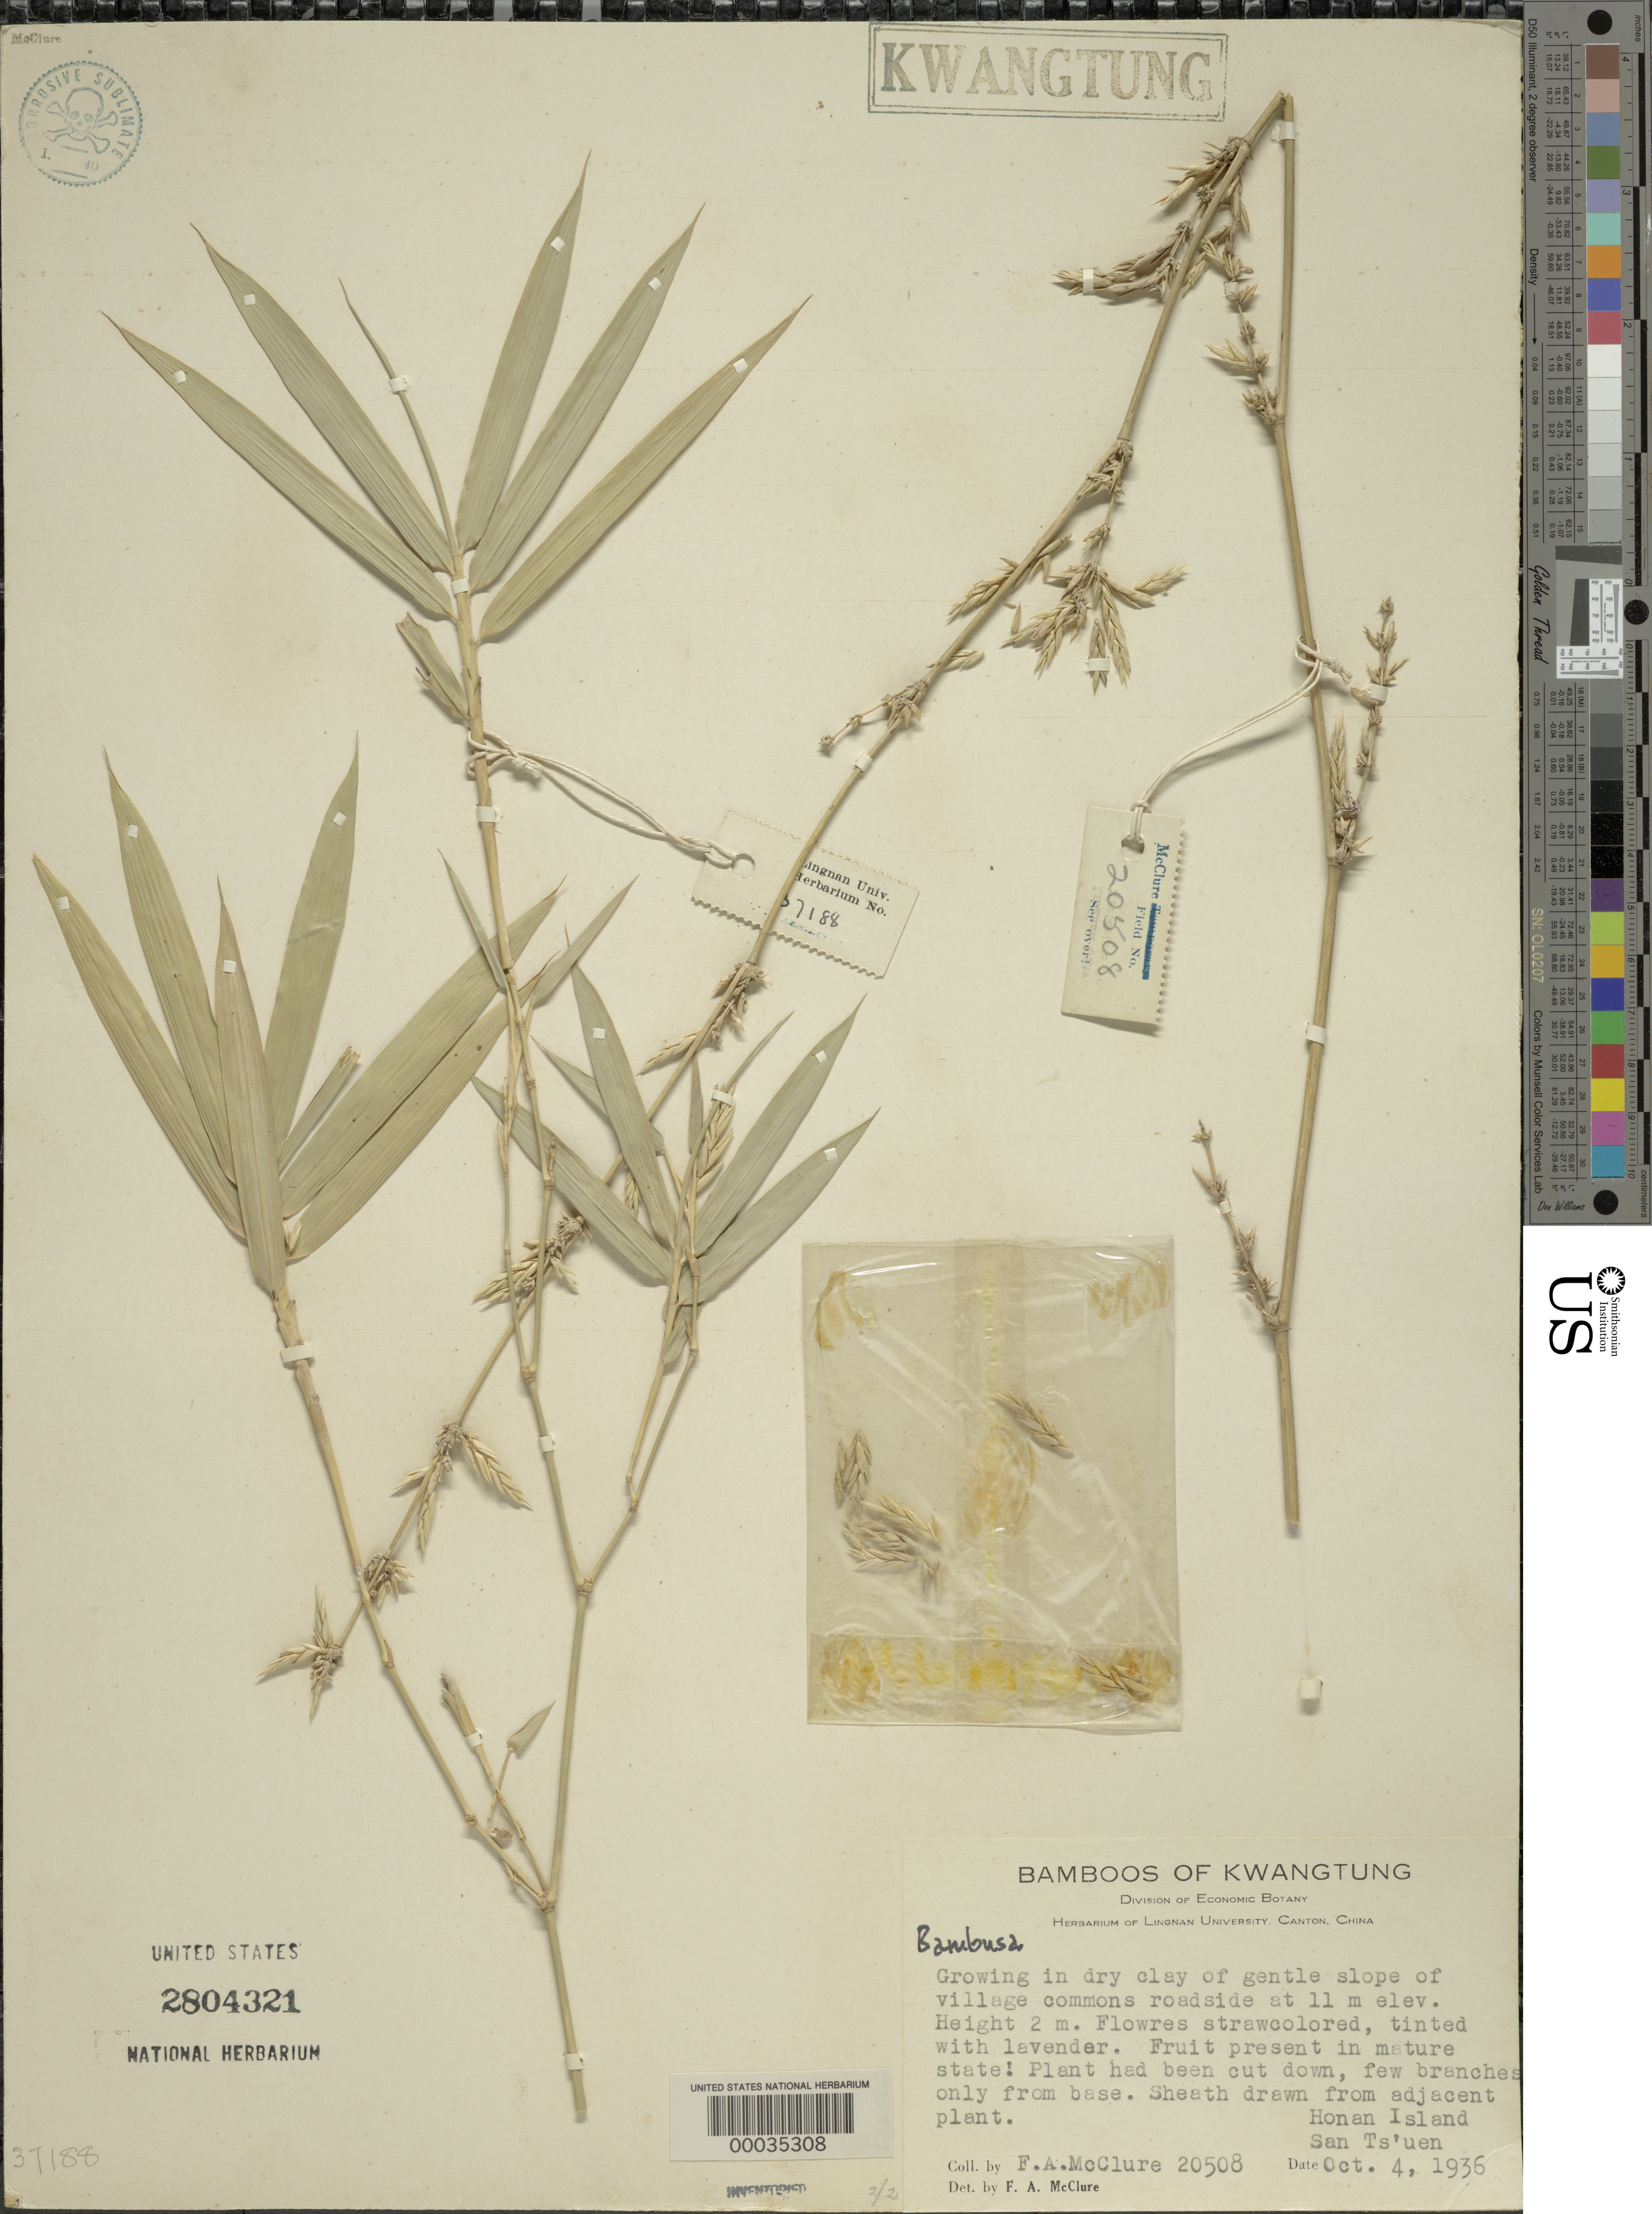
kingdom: Plantae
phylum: Tracheophyta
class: Liliopsida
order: Poales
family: Poaceae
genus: Bambusa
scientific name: Bambusa sp.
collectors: F. A. McClure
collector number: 20508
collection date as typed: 04 Oct 1936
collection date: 1936-10-04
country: China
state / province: Guangdong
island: Honan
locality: Honan i, san ts'uen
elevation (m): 11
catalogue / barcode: US 2804321